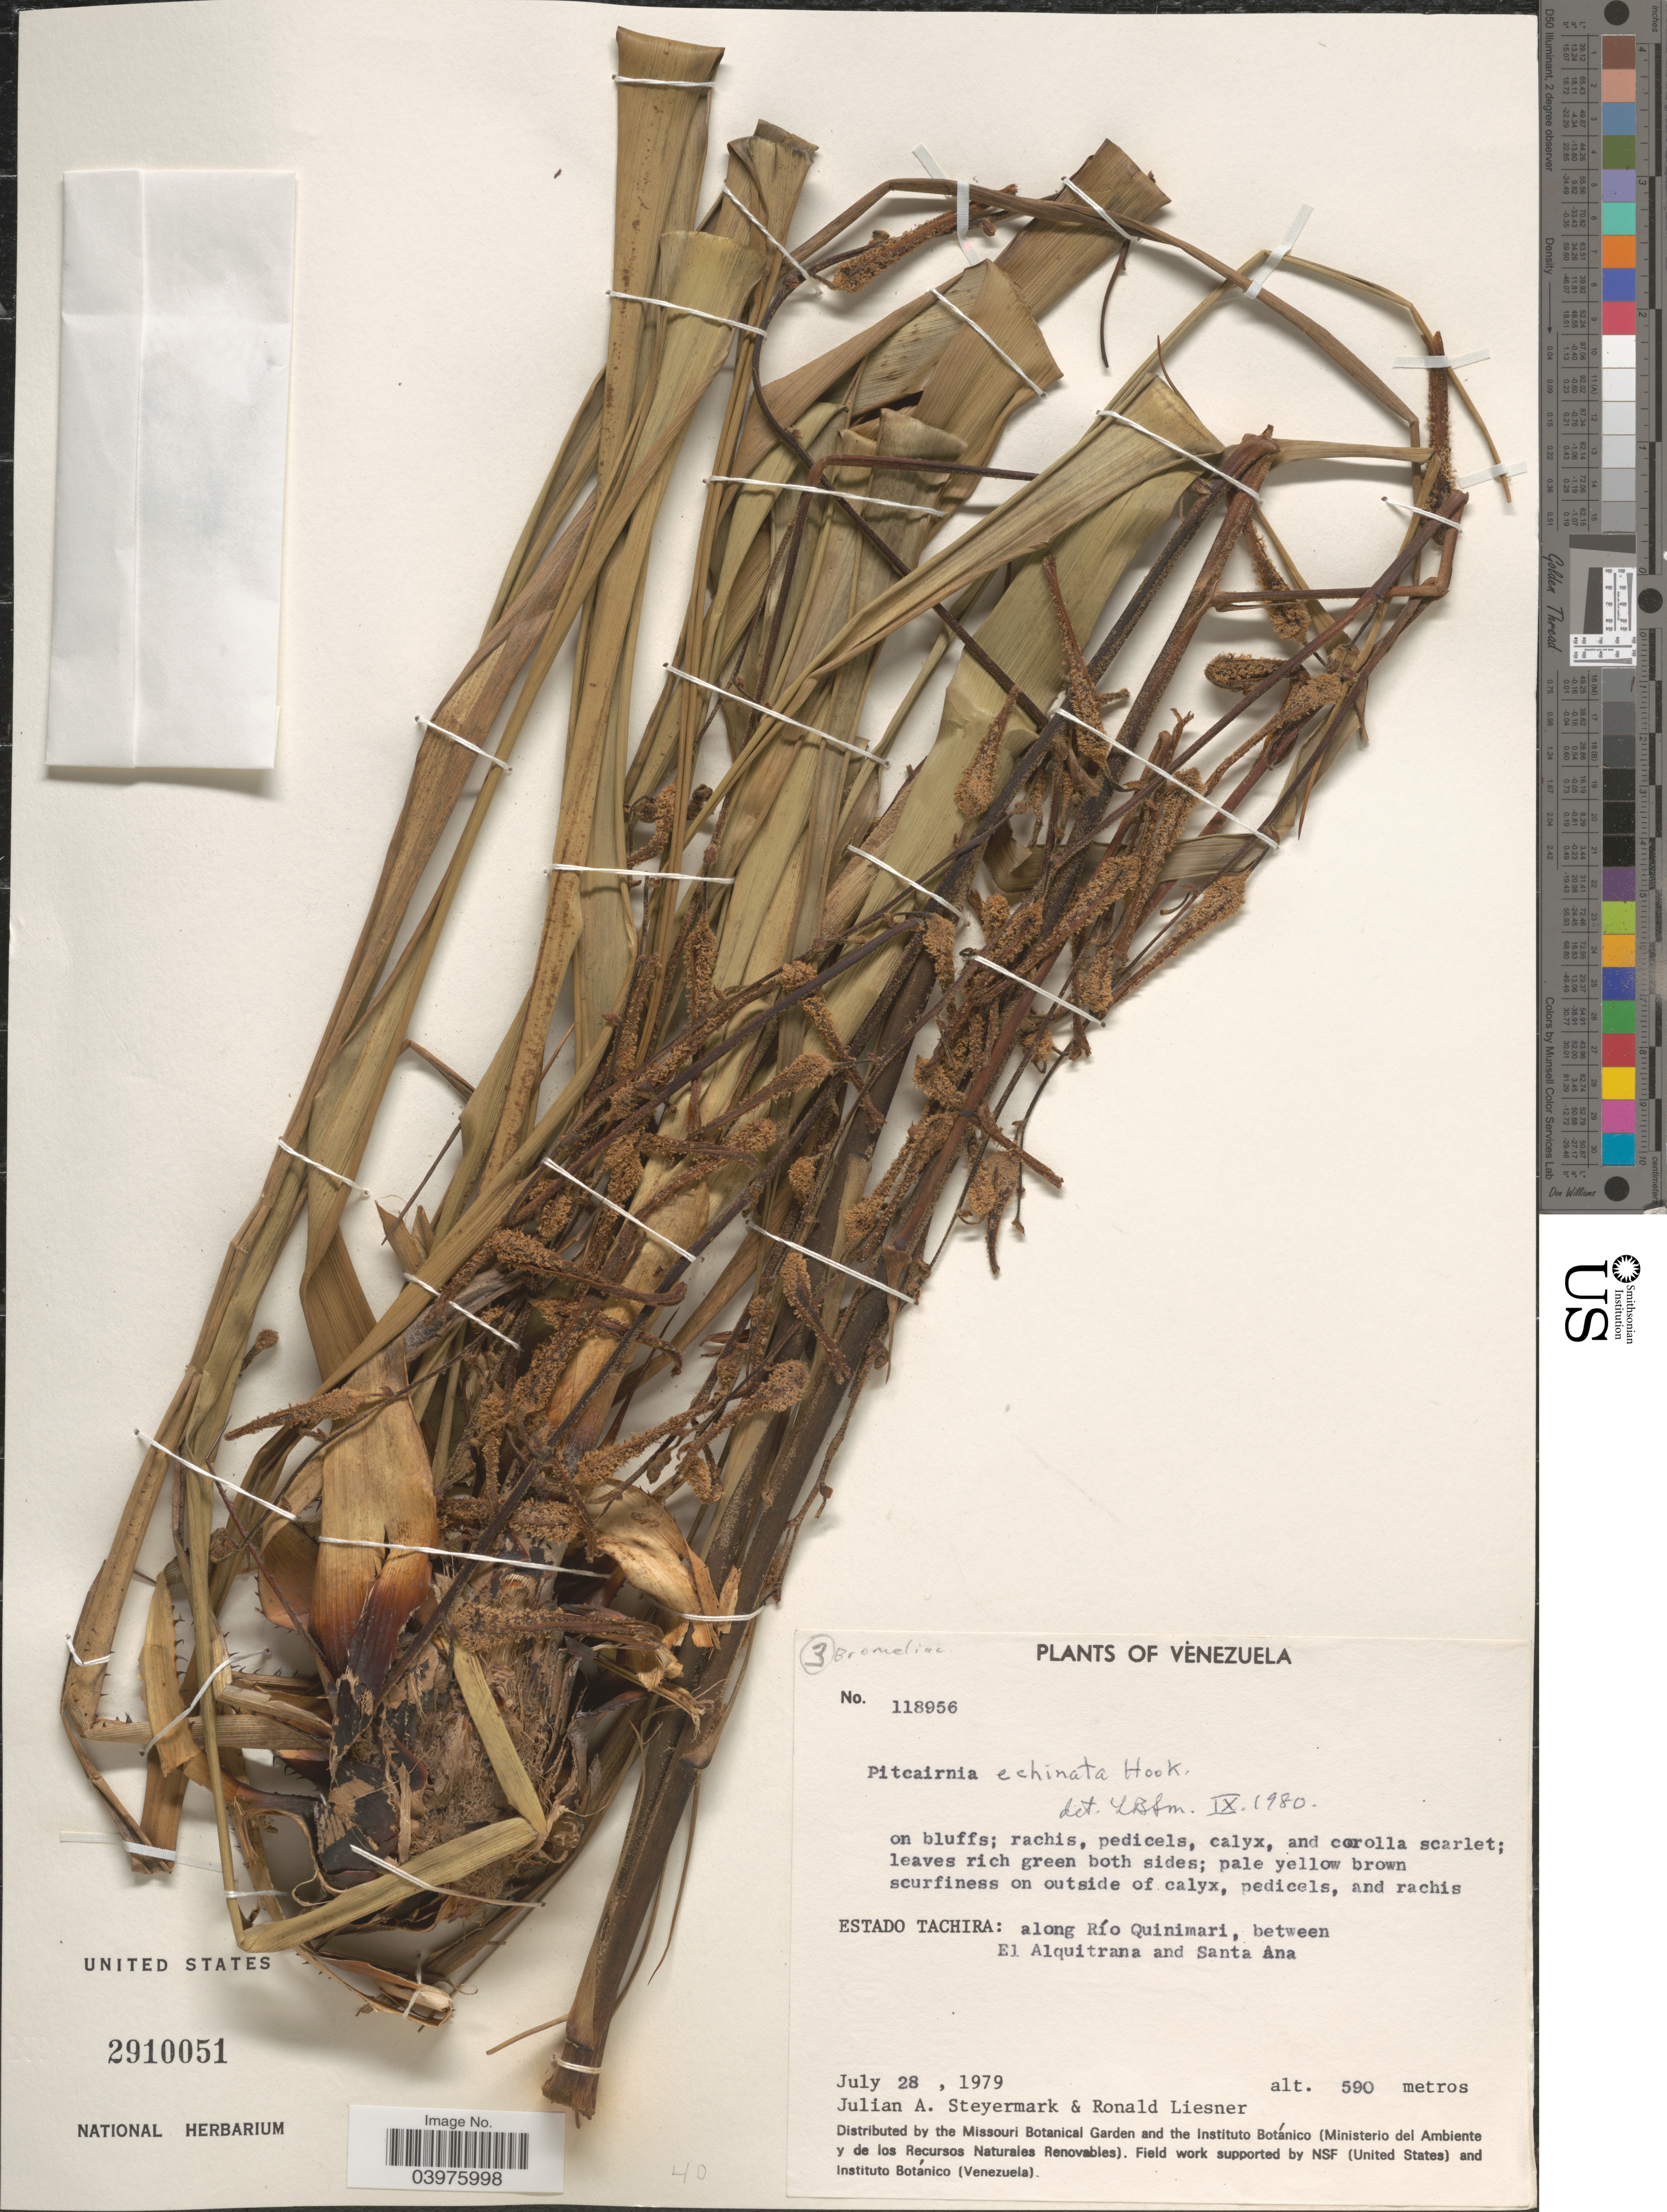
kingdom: Plantae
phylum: Tracheophyta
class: Liliopsida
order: Poales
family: Bromeliaceae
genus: Pitcairnia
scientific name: Pitcairnia echinata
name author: Hook.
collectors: J. Steyermark & R. L. Liesner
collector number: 118956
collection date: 1979-07-28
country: Venezuela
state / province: Tachira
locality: Along Río Quinimari, between El Alquitrana and Santa Ana.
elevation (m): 590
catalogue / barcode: US 2910051